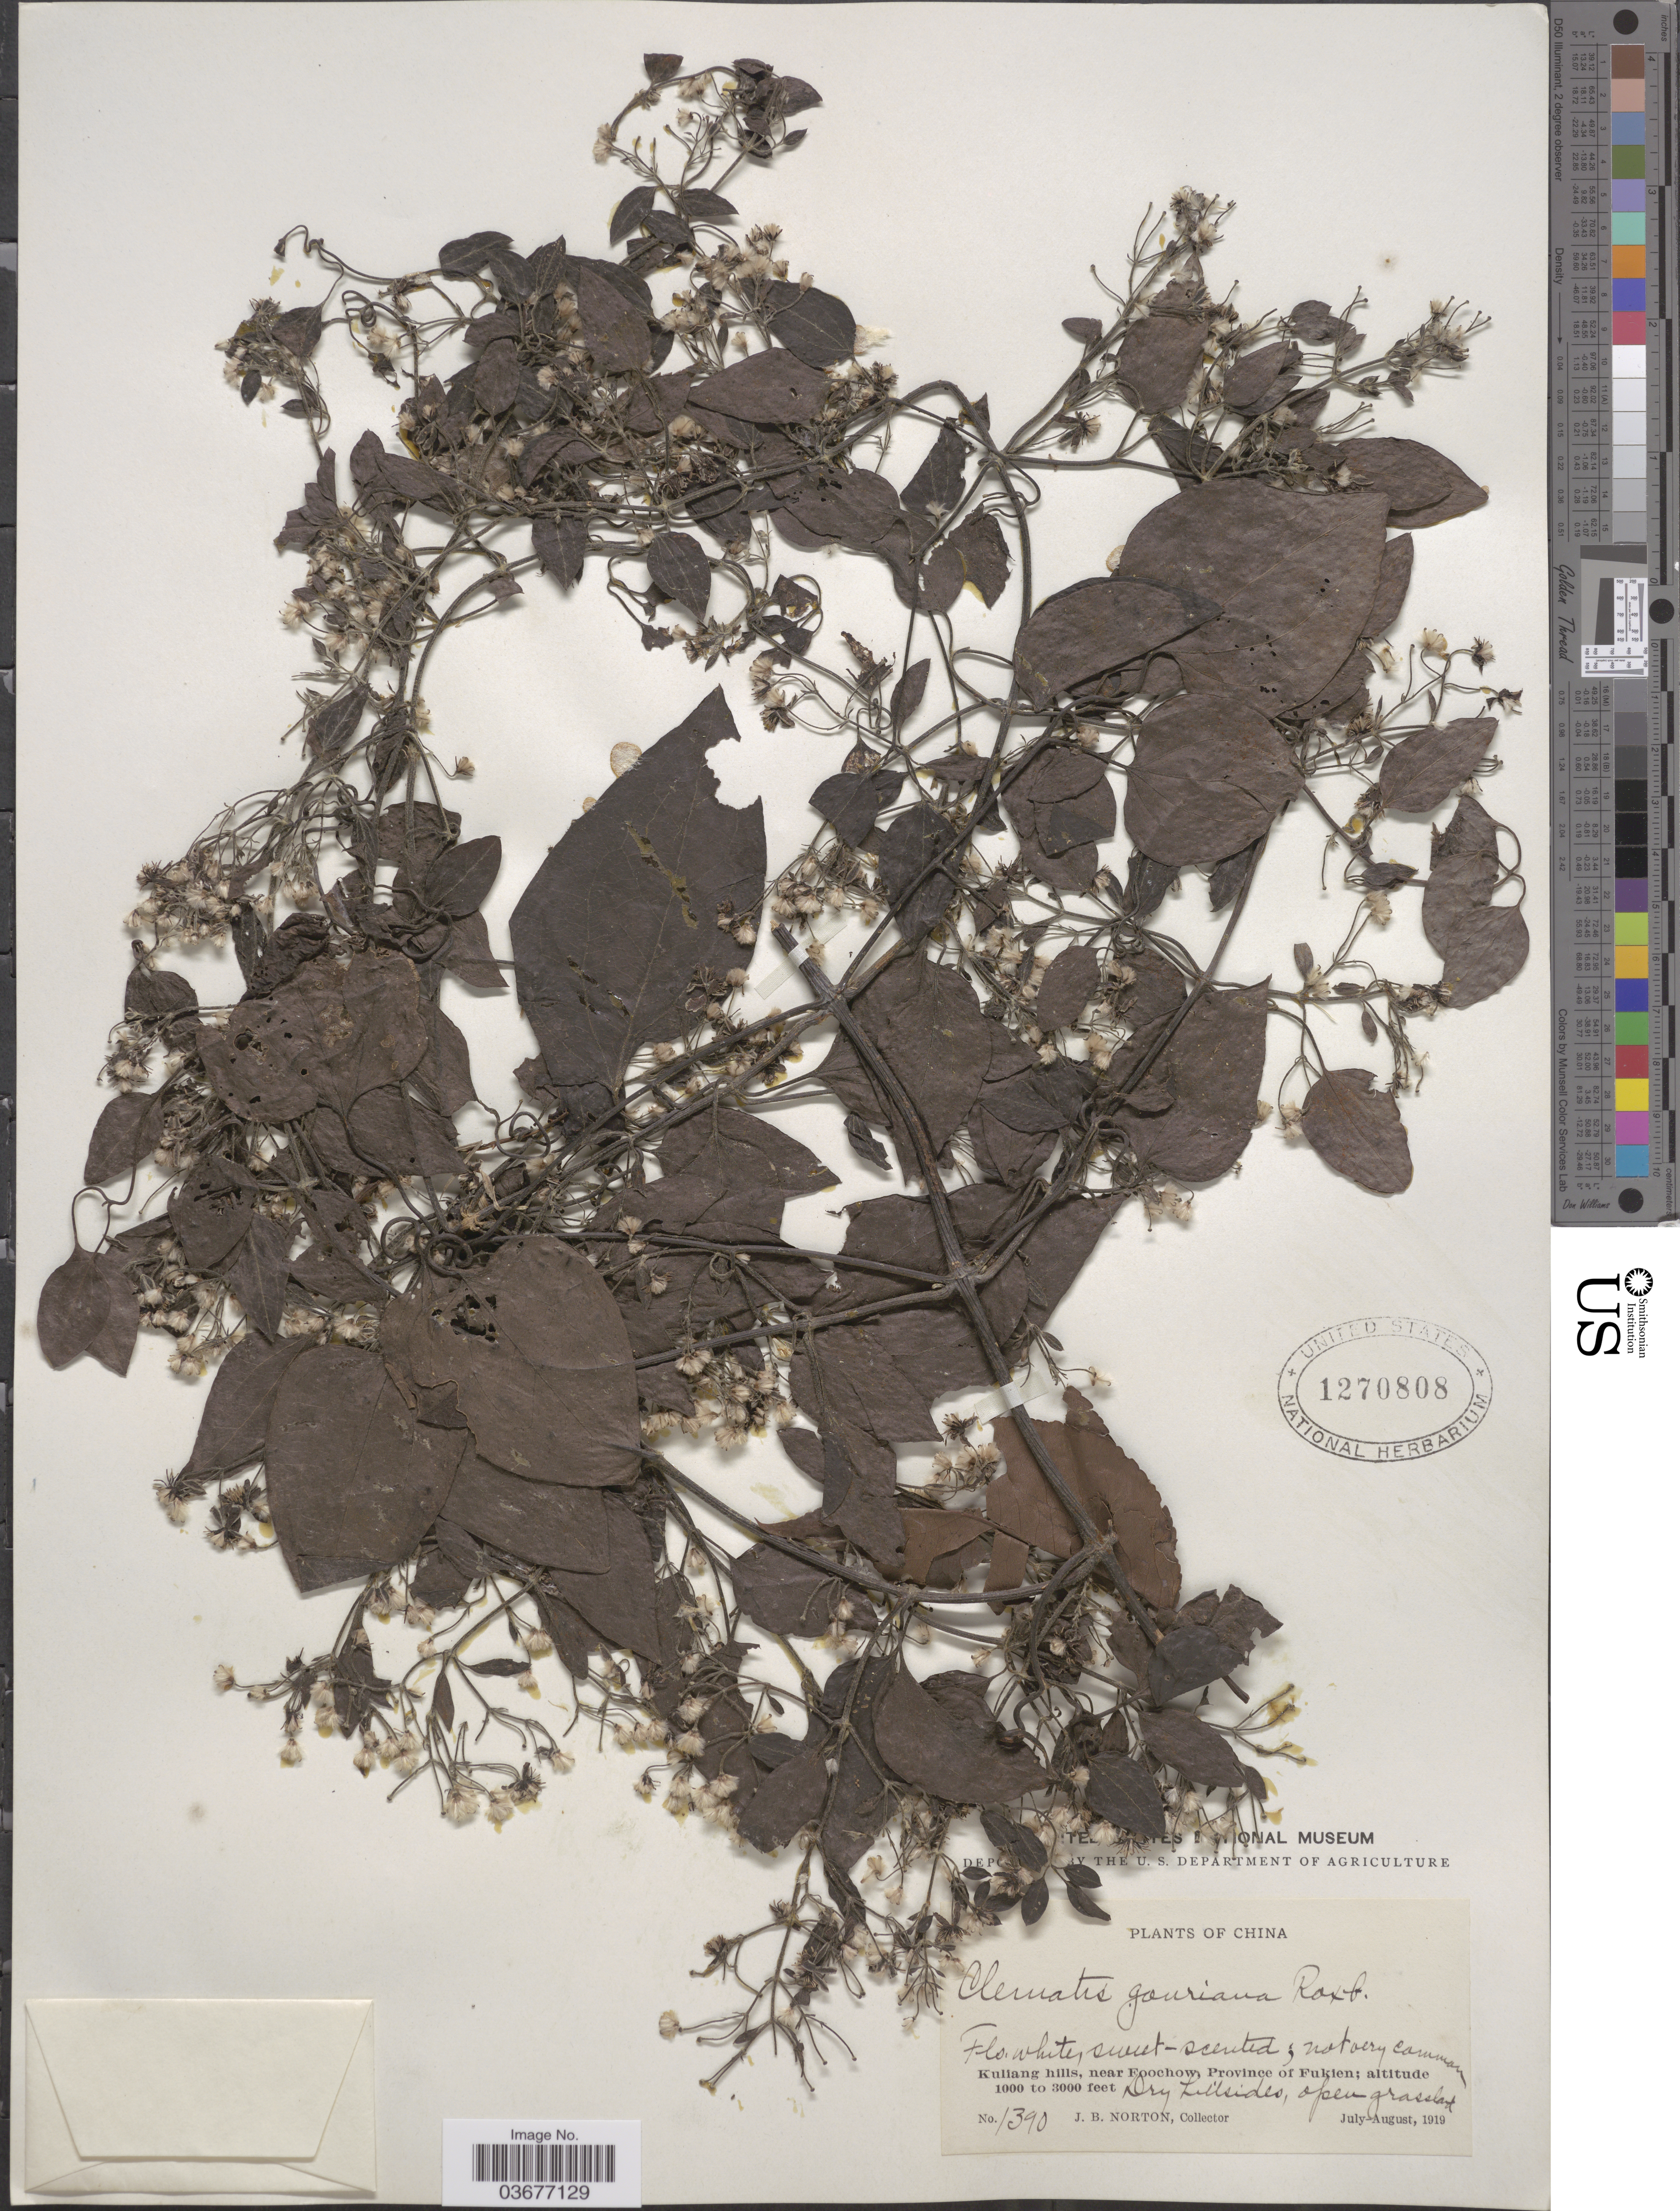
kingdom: Plantae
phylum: Tracheophyta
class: Magnoliopsida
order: Ranunculales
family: Ranunculaceae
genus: Clematis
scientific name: Clematis gouriana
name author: Roxb. ex DC.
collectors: J. B. Norton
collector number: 1390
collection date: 1919-07/1919-08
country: China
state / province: Fujian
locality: Kuliang hills, near Foochow, Province of Fukien.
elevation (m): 305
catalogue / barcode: US 1270808